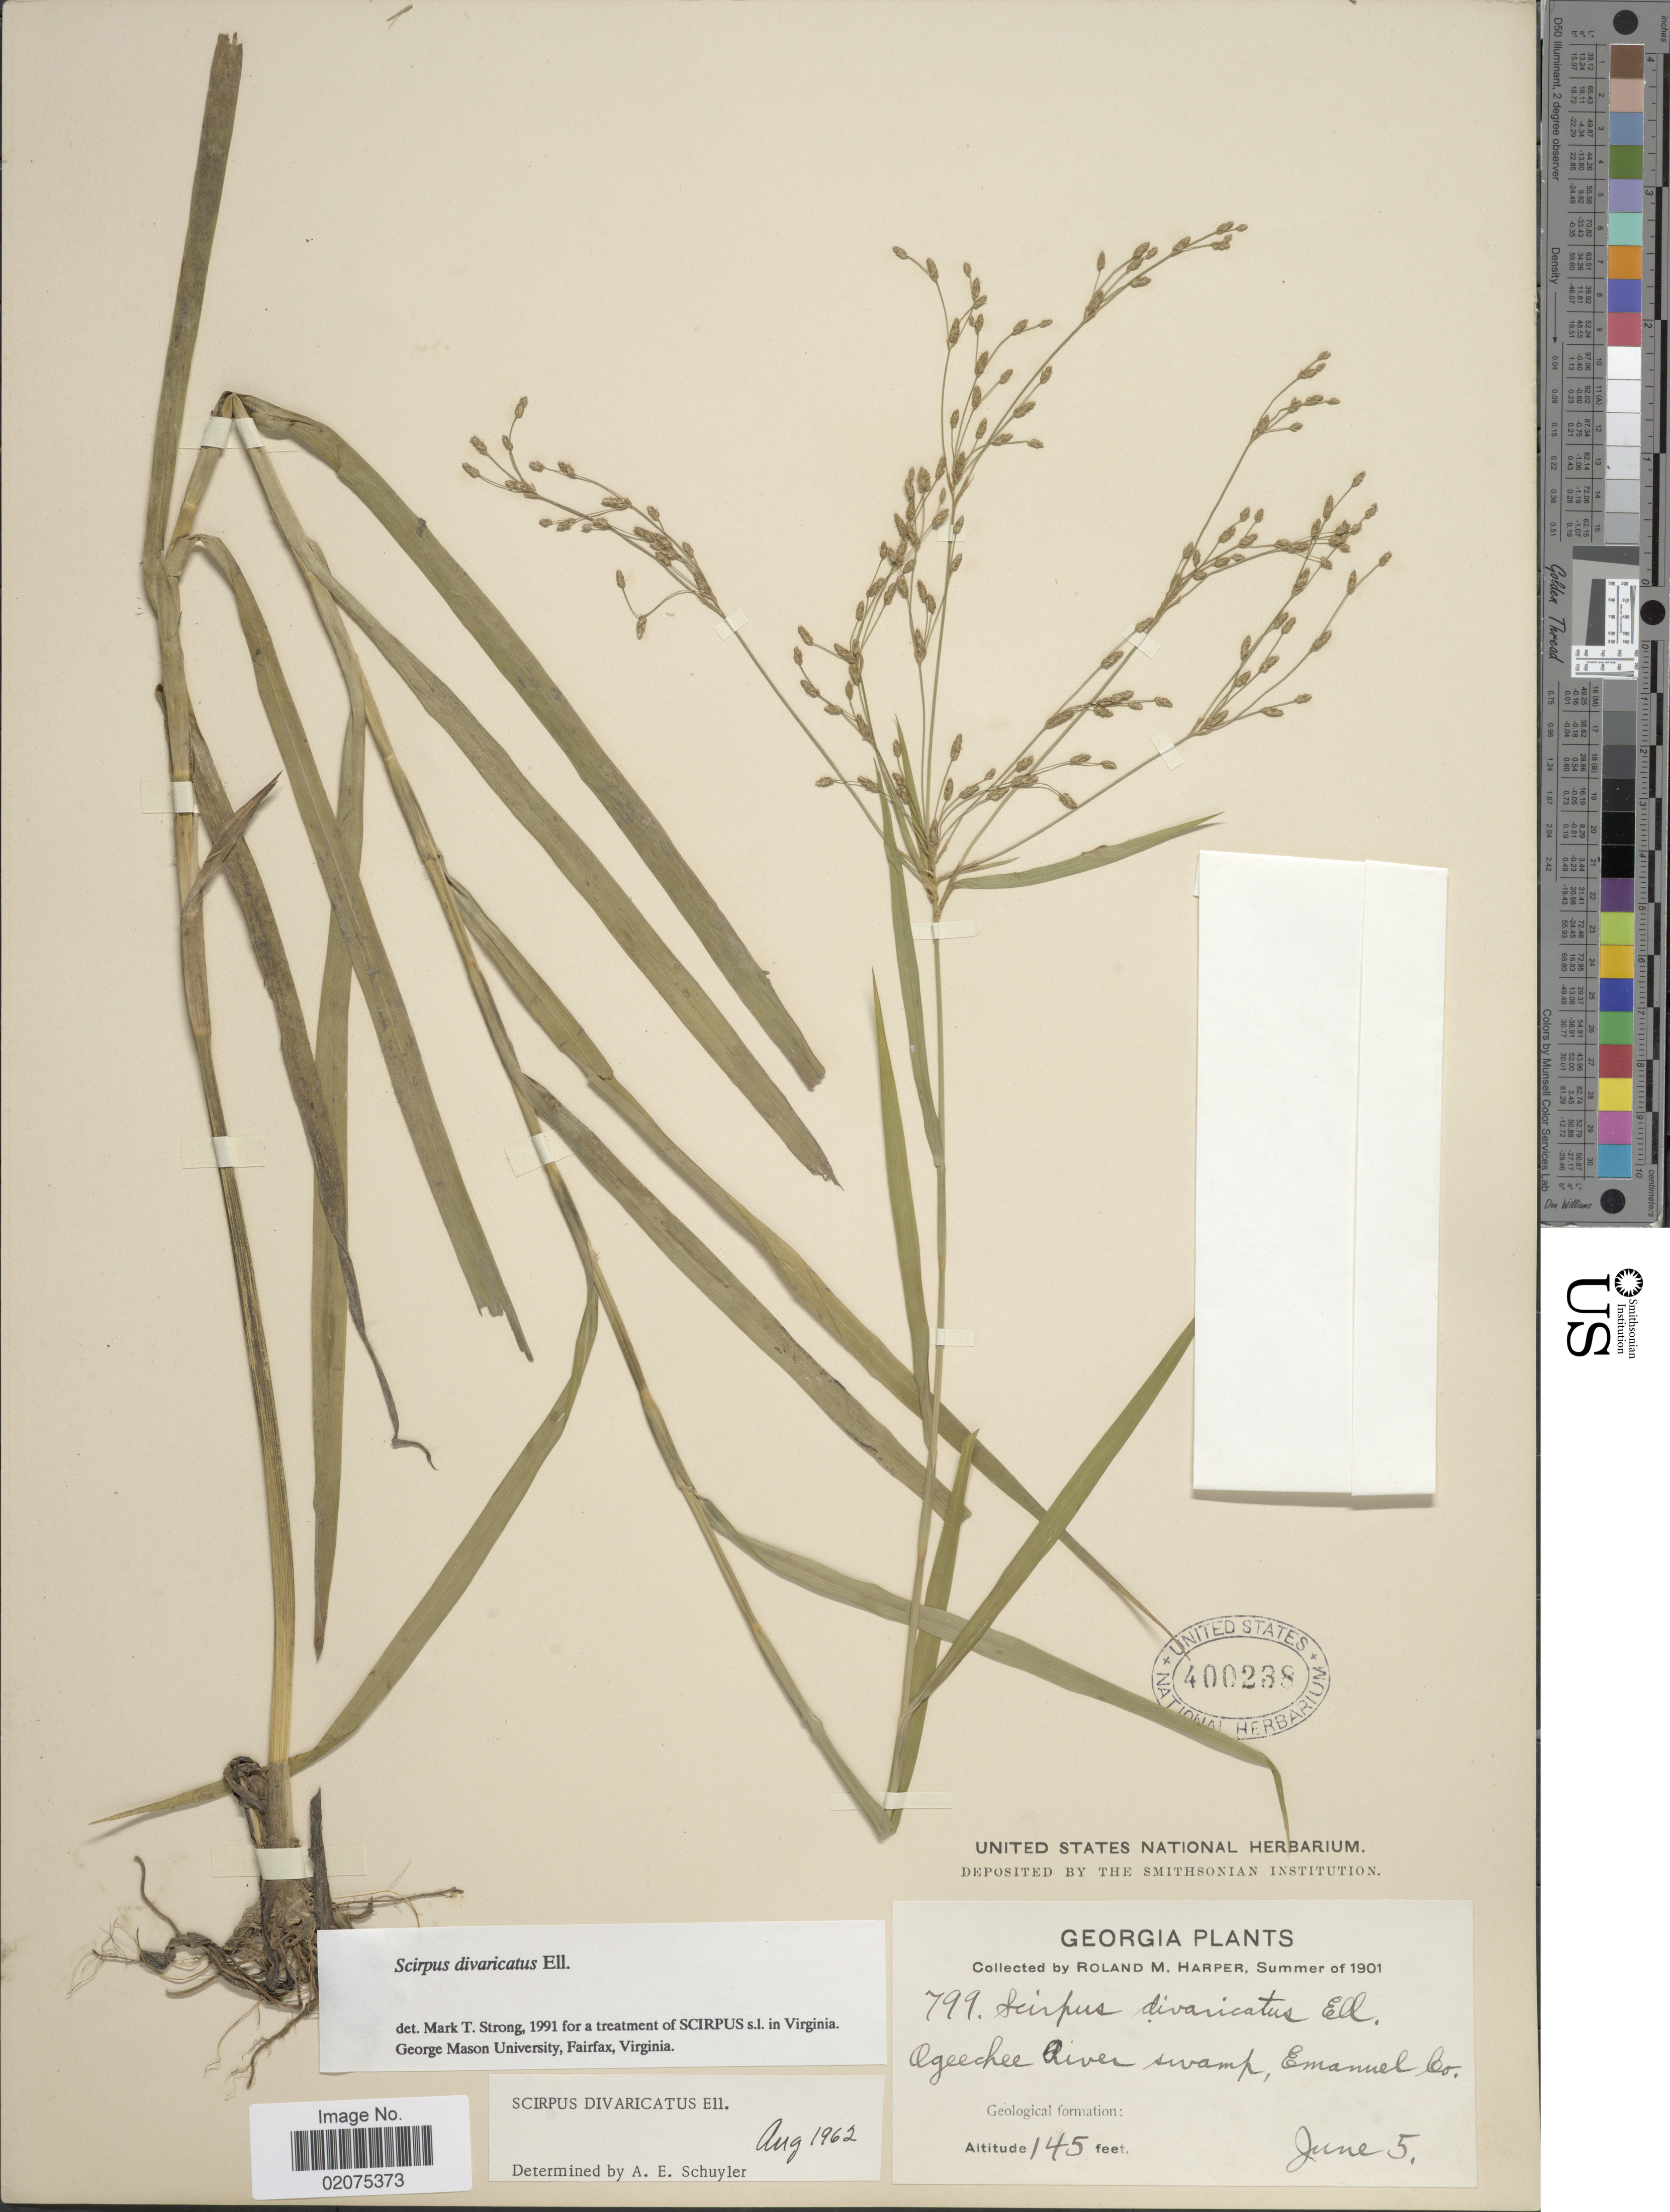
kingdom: Plantae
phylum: Tracheophyta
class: Liliopsida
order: Poales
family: Cyperaceae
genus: Scirpus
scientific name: Scirpus divaricatus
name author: Elliott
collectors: R. M. Harper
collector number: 799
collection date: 1901-06-05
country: United States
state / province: Georgia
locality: Ageehee River swamp, Emanuel Co.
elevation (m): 44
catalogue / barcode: US 400238